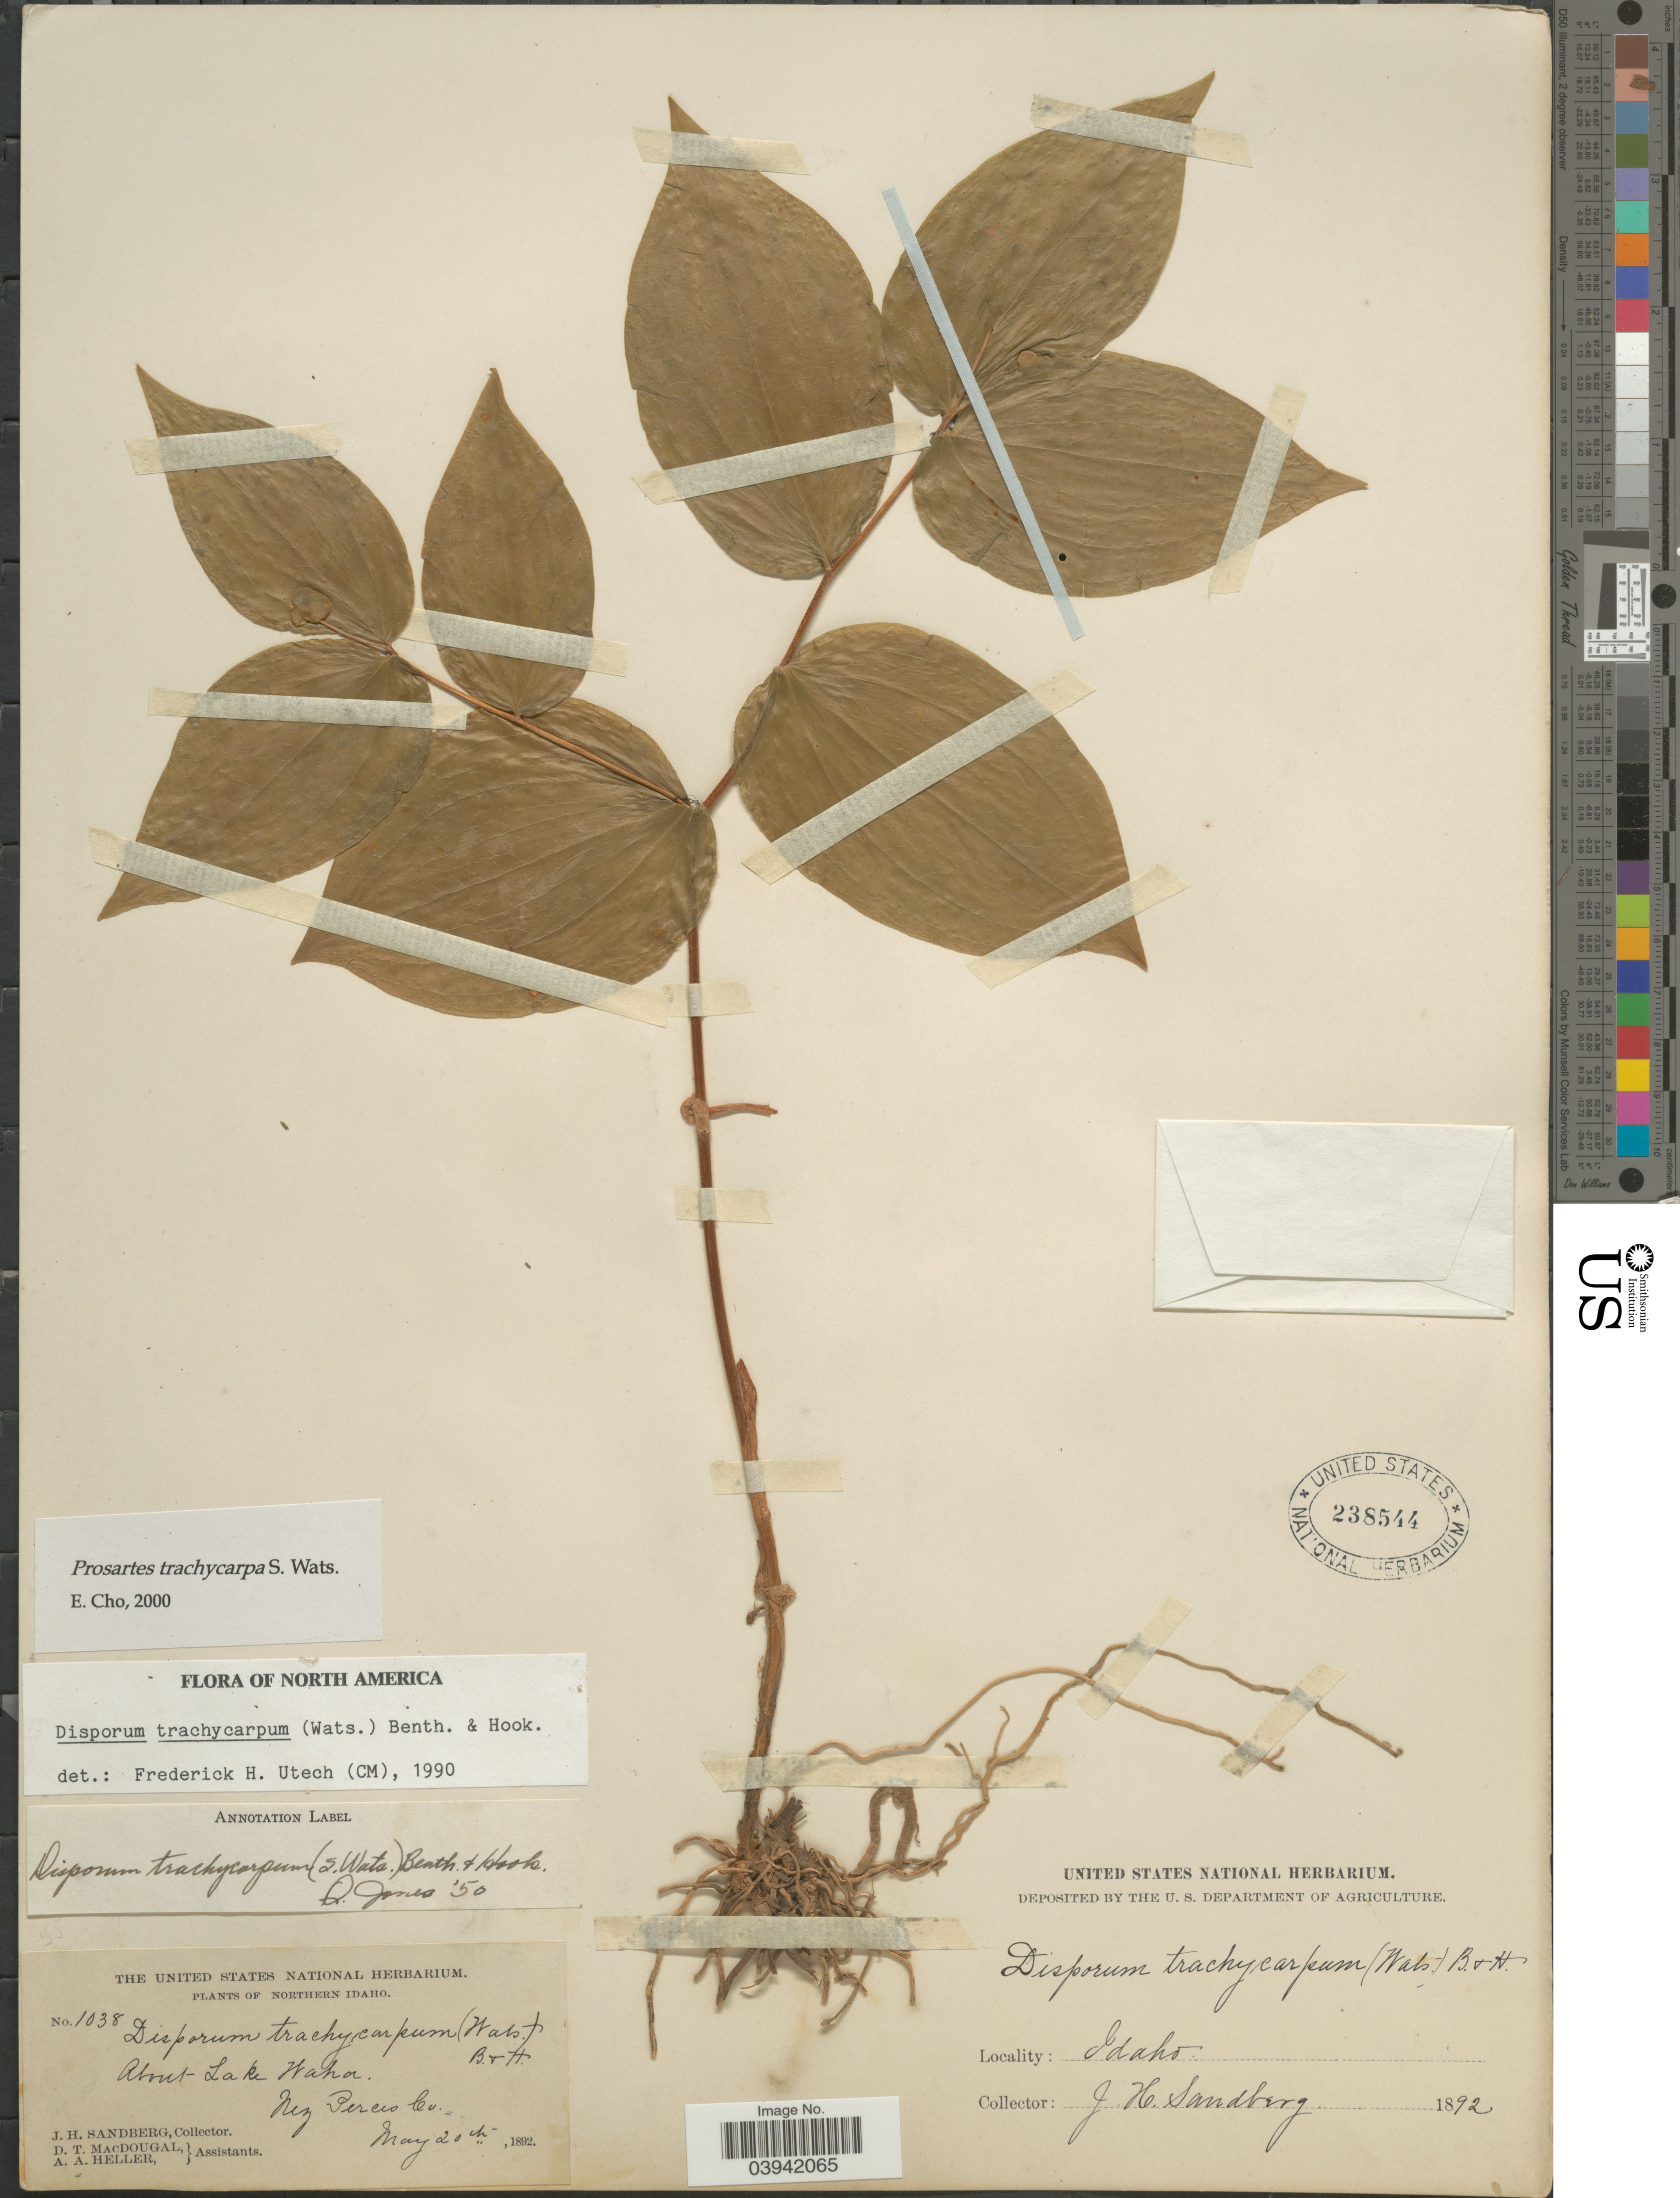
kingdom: Plantae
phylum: Tracheophyta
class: Liliopsida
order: Liliales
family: Liliaceae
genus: Prosartes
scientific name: Prosartes trachycarpa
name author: S. Watson in C. King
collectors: J. H. Sandberg, D. T. MacDougal & A. A. Heller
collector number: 1038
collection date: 1892-05-20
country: United States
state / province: Idaho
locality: Northern Idaho. About Lake Waha. Nez Perces Co.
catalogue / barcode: US 238544